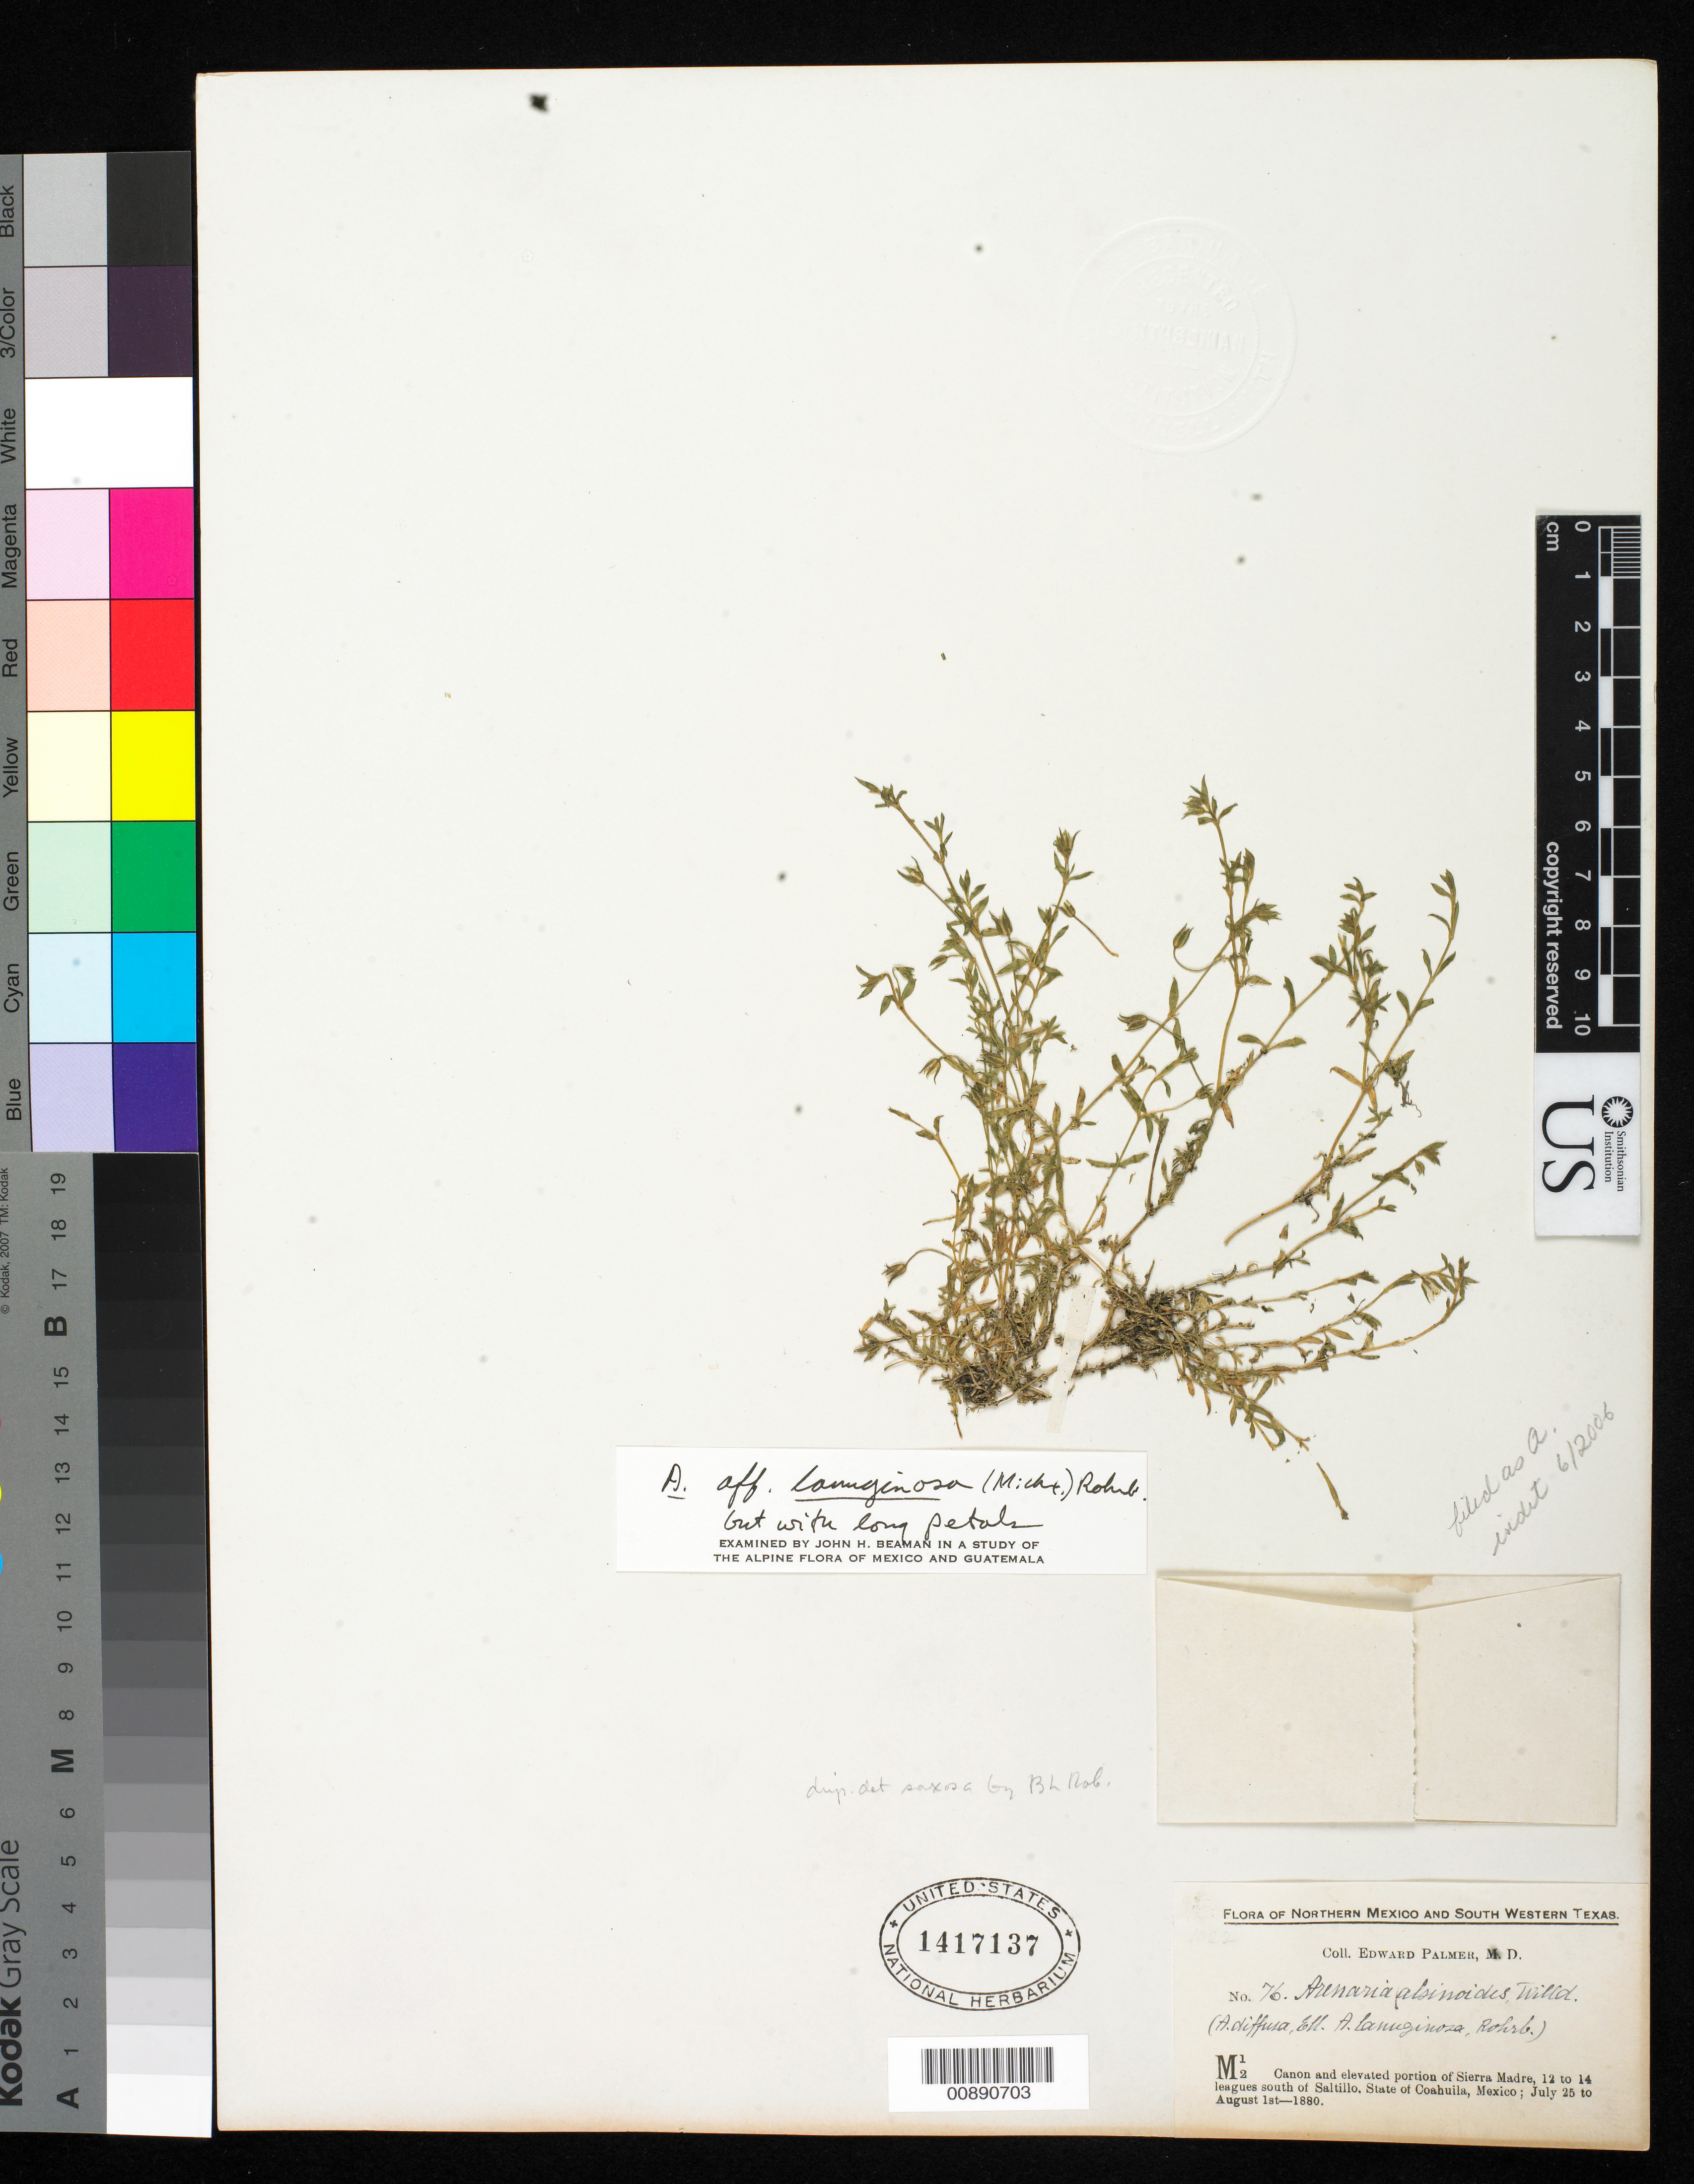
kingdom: Plantae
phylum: Tracheophyta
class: Magnoliopsida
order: Caryophyllales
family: Caryophyllaceae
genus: Arenaria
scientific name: Arenaria sp.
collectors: E. Palmer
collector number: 76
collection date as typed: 25 Jul 1880 to 01 Aug 1880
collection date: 1880-07-25/1880-08-01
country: Mexico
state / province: Coahuila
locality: M12. Cañon and elevated portion of Sierra Madre, 12 to 14 leagues south of Saltillo, Coahuila.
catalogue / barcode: US 1417137